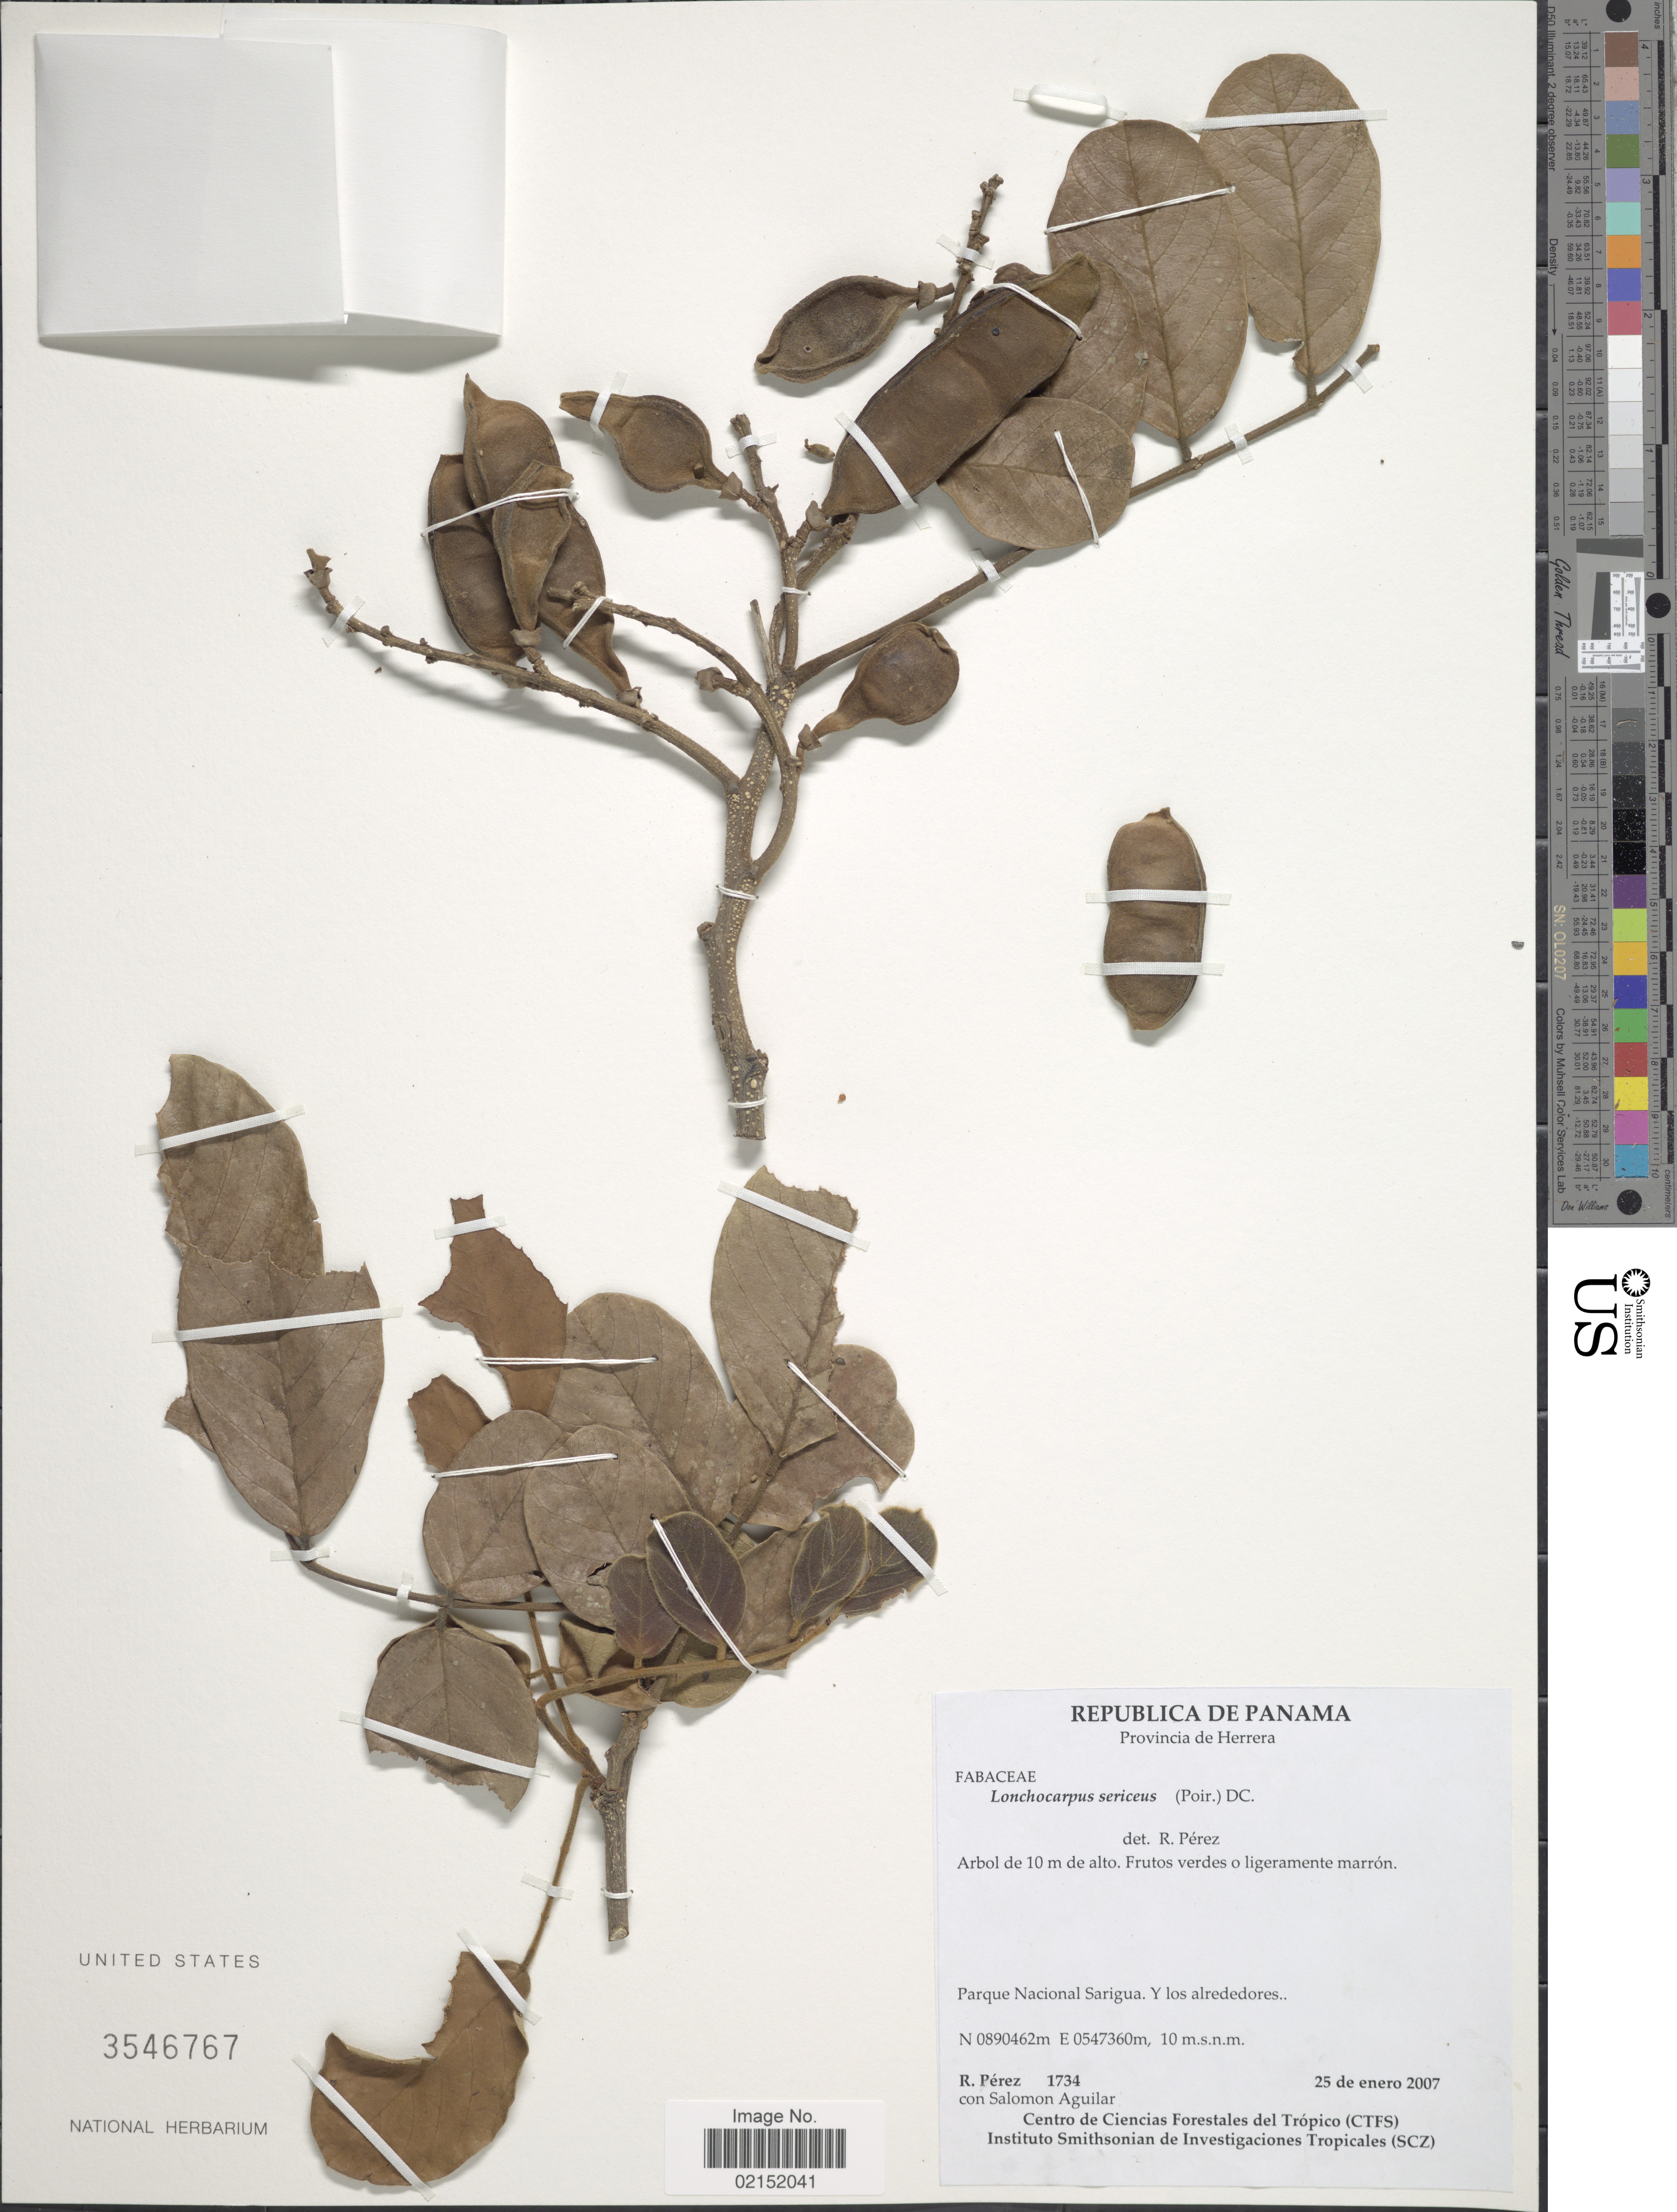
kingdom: Plantae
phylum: Tracheophyta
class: Magnoliopsida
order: Fabales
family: Fabaceae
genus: Lonchocarpus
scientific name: Lonchocarpus sericeus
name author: (Poir.) Kunth ex DC.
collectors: R. Perez & S. Aguilar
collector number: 1734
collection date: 2007-01-25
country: Panama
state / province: Herrera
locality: Parque Nacional Sarigua. Y los alrededores, N0890462m, E0547360m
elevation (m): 10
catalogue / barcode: US 3546767